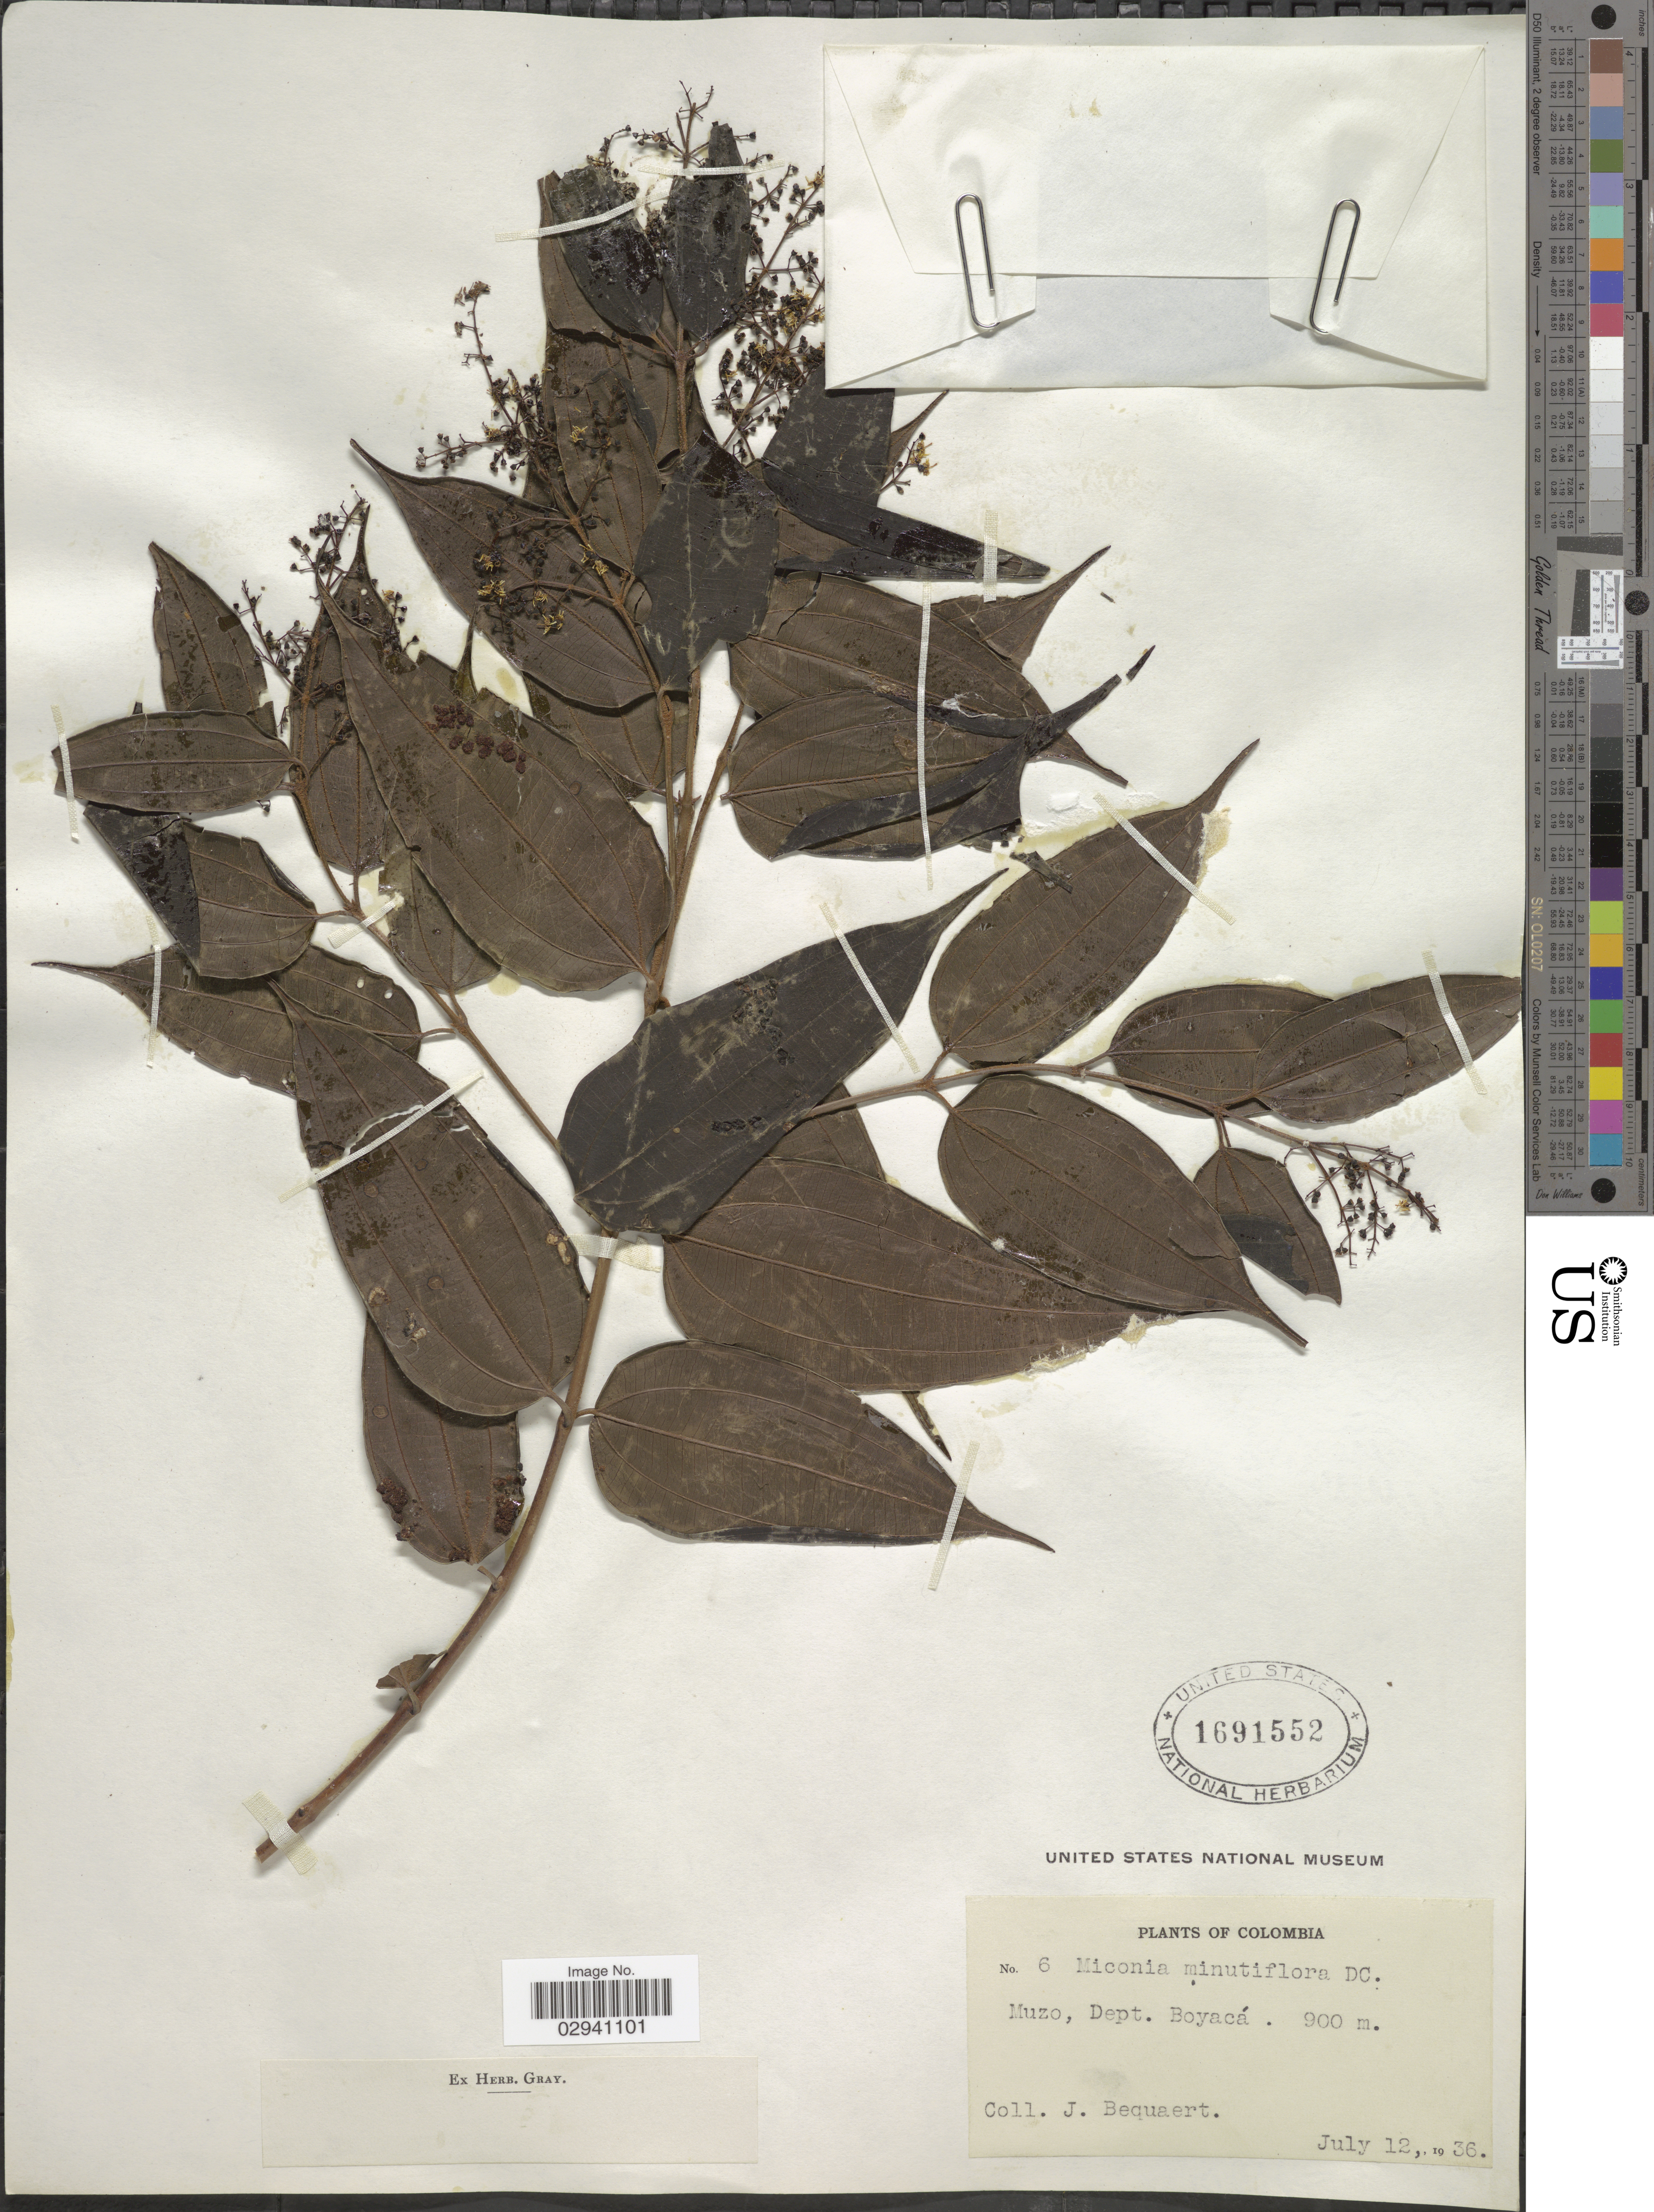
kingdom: Plantae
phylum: Tracheophyta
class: Magnoliopsida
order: Myrtales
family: Melastomataceae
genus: Miconia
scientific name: Miconia minutiflora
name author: (Bonpl.) DC.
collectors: J. Bequaert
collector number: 6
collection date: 1936-07-12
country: Colombia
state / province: Boyacá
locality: Muzo, Dept. Boyacá.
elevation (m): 900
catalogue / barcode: US 1691552